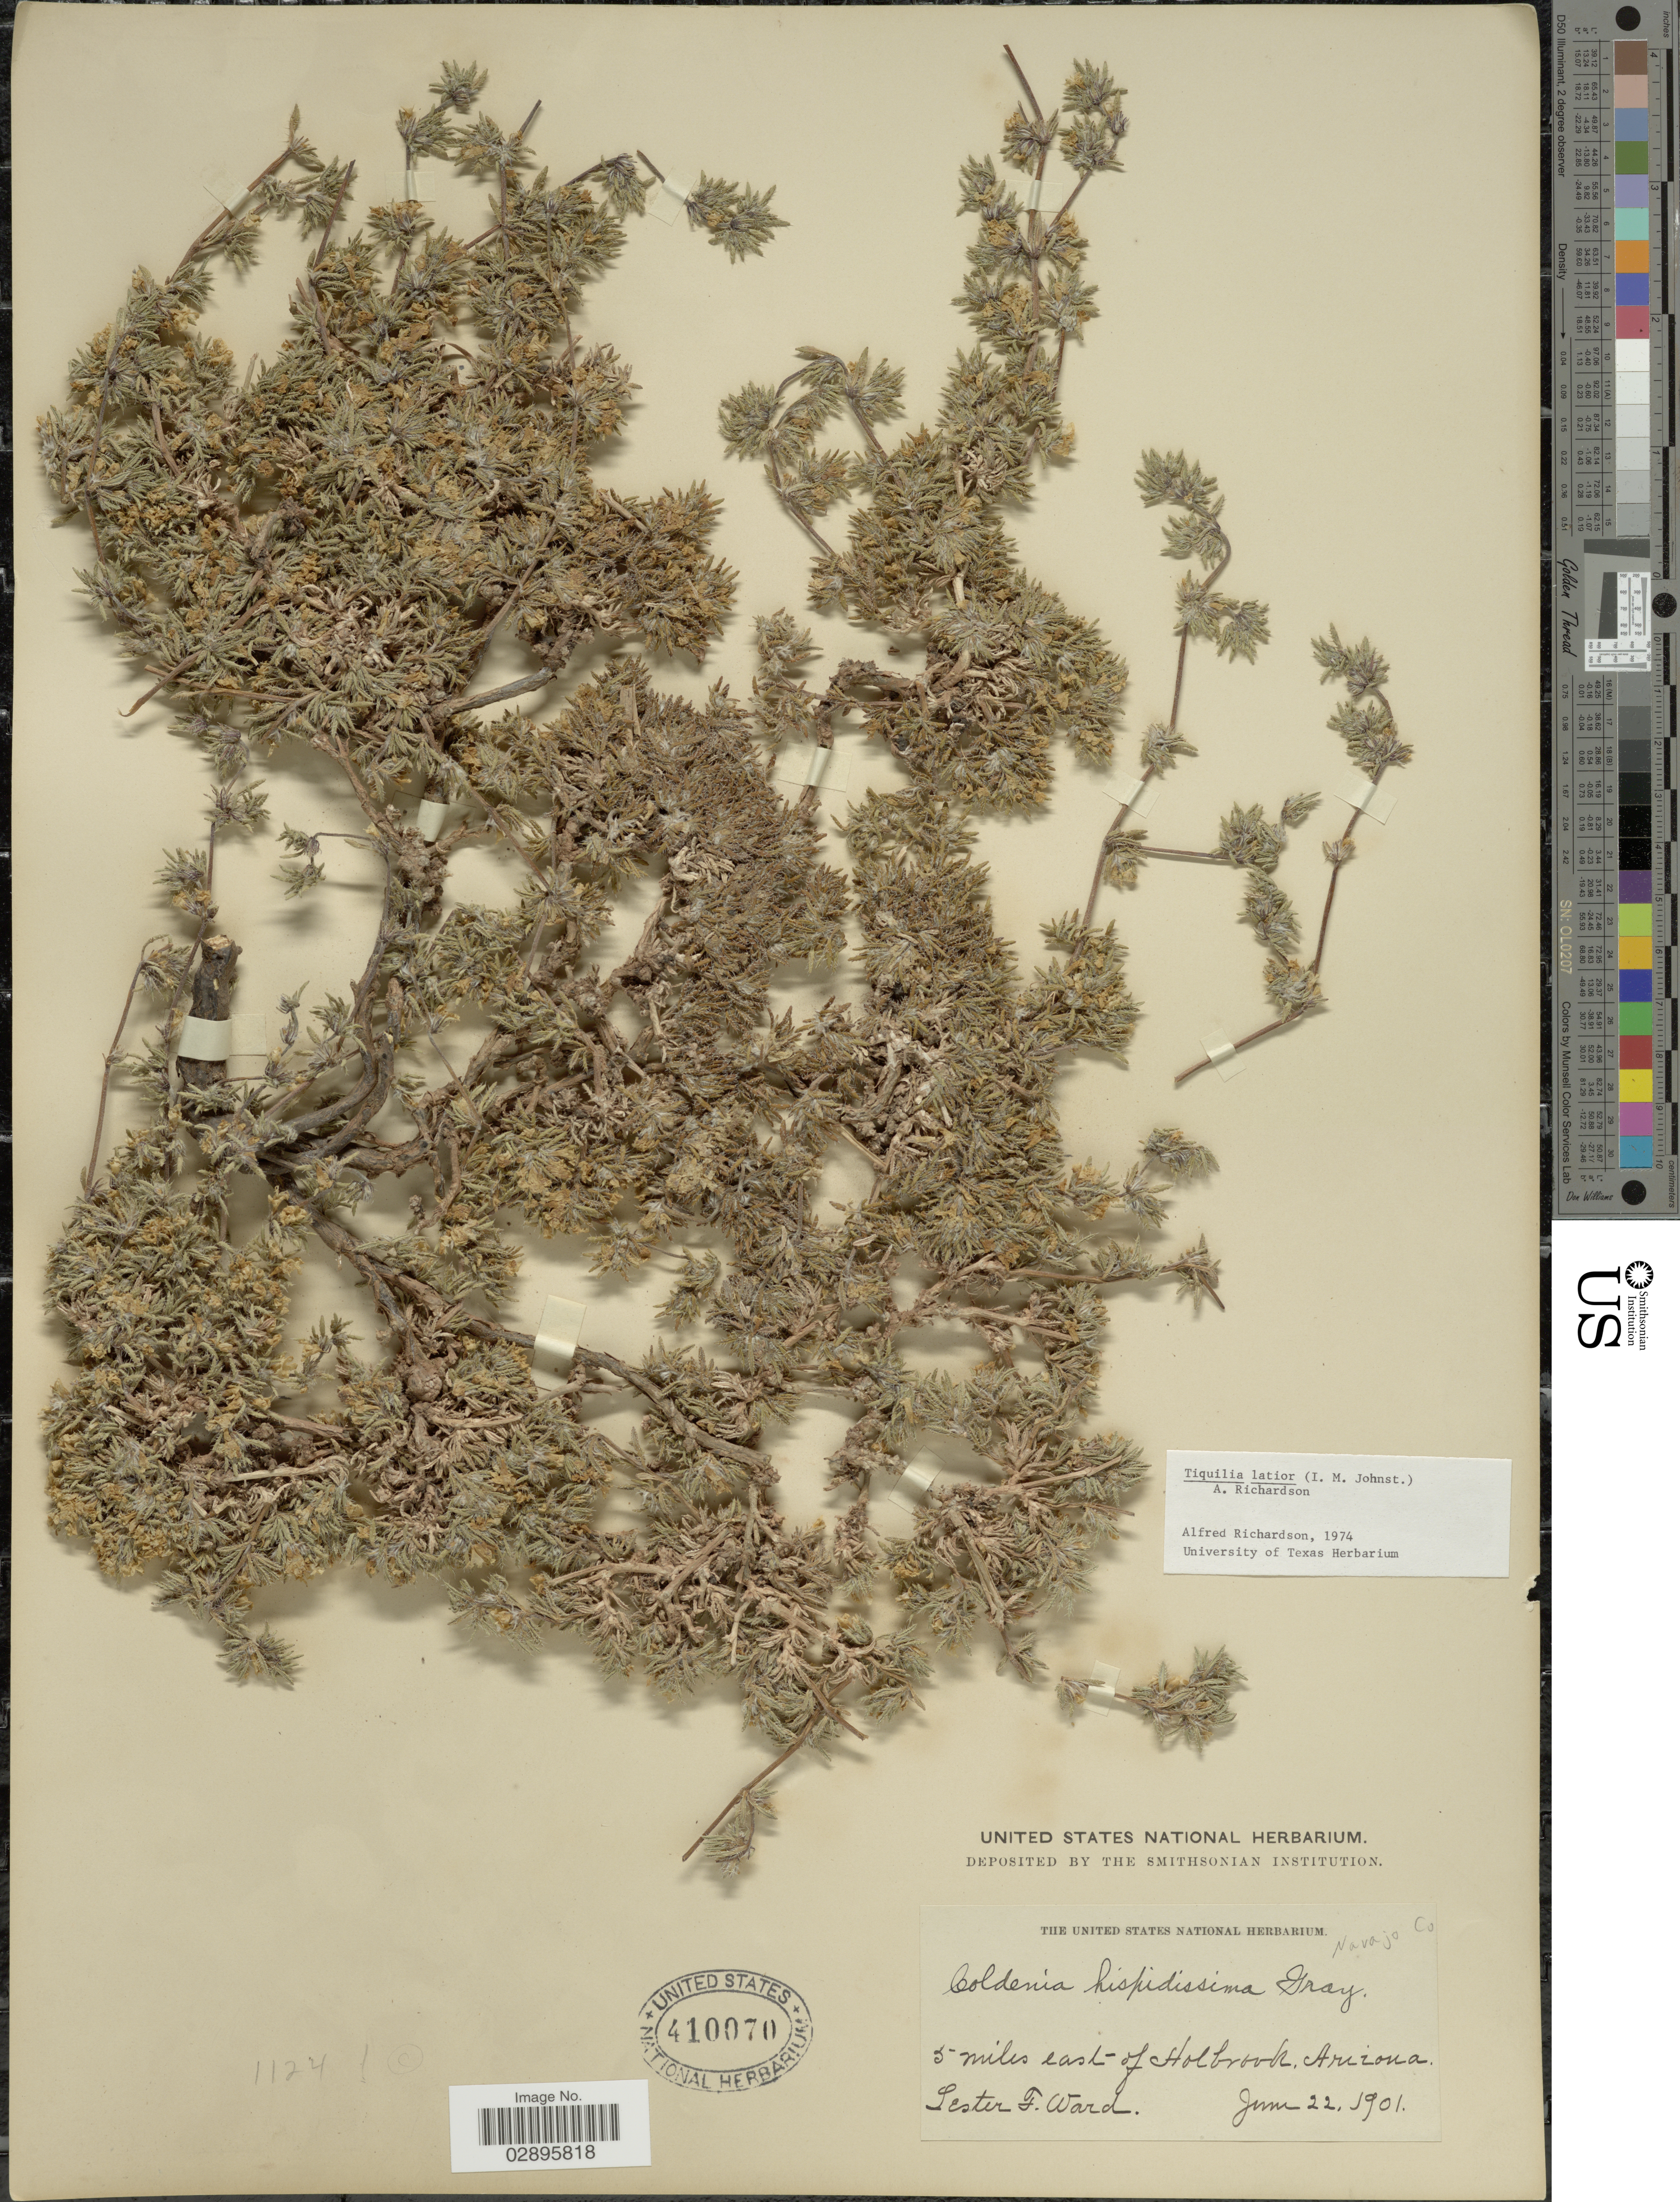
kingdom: Plantae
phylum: Tracheophyta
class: Magnoliopsida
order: Boraginales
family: Ehretiaceae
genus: Tiquilia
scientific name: Tiquilia latior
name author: (I.M. Johnst.) A.T. Richardson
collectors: L. F. Ward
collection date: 1901-06-22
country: United States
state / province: Arizona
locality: Navajo Co., 5 miles east of Holbrook.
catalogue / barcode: US 410070